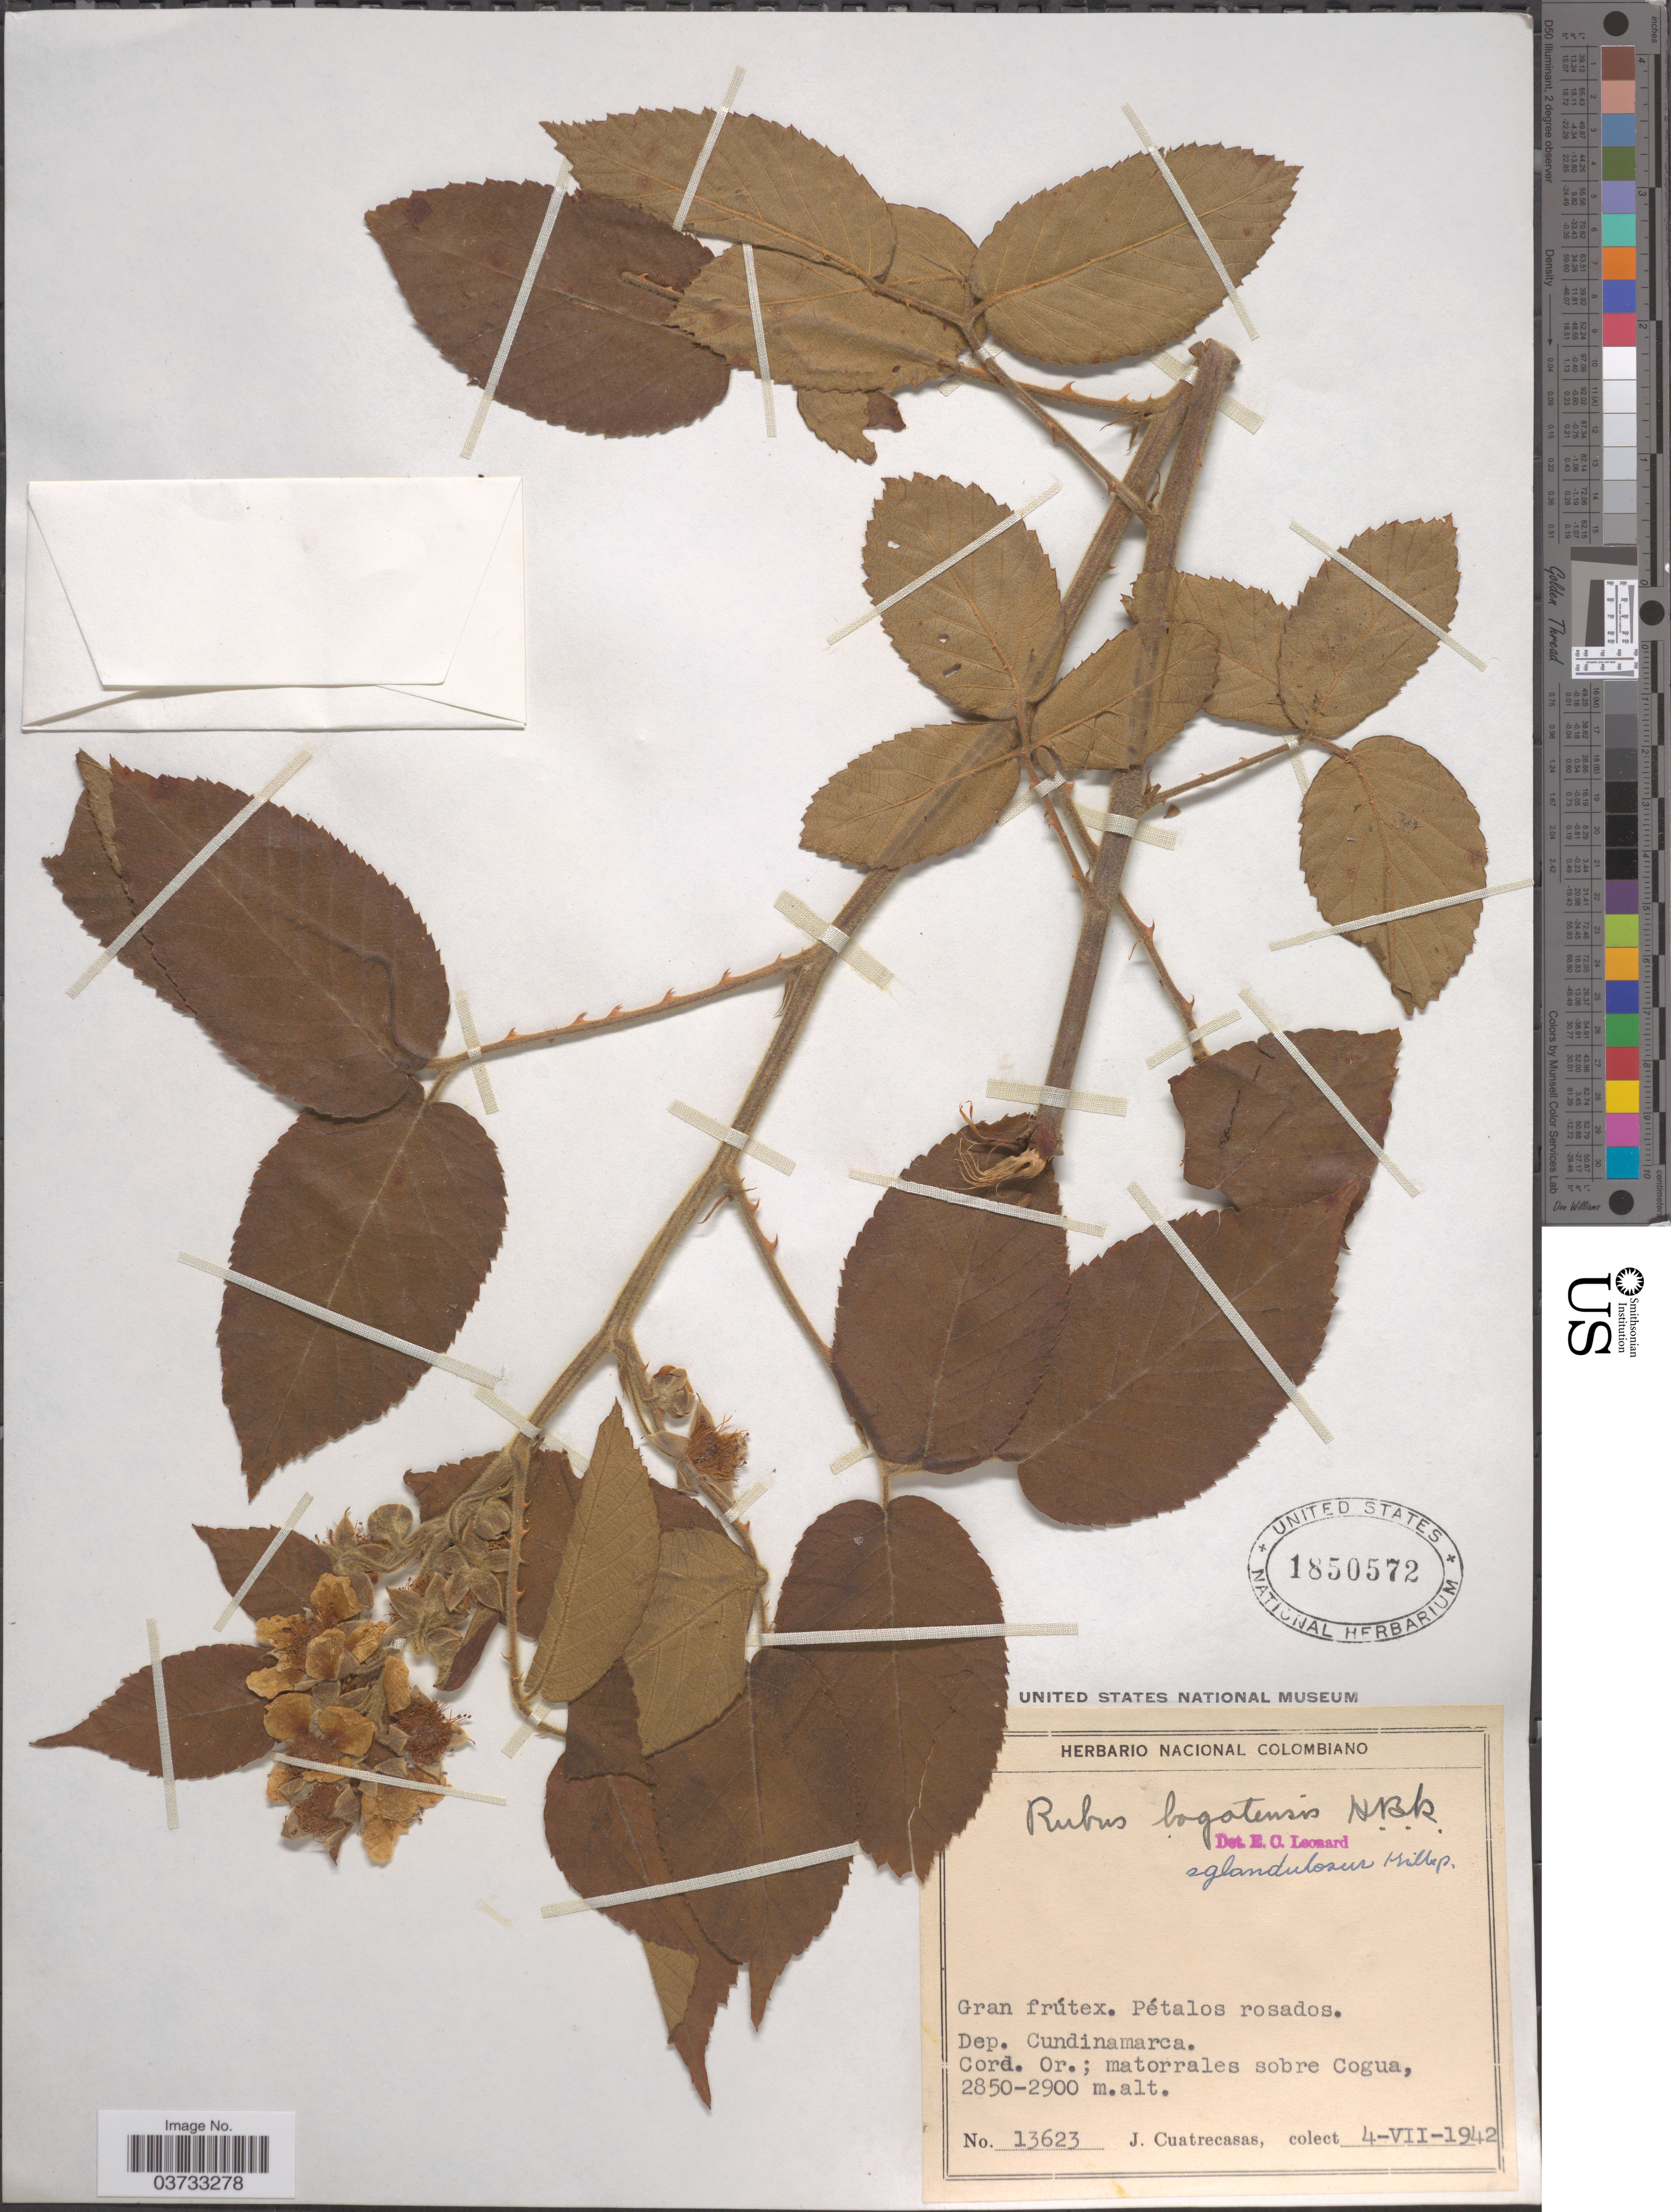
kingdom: Plantae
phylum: Tracheophyta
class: Magnoliopsida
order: Rosales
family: Rosaceae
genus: Rubus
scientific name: Rubus bogotensis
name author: Kunth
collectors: J. Cuatrecasas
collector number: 13623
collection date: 1942-07-04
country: Colombia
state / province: Cundinamarca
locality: Dep. Cundinamarca. Cord. Or.; matorrales sobre Cogua.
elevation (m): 2850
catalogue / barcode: US 1850572